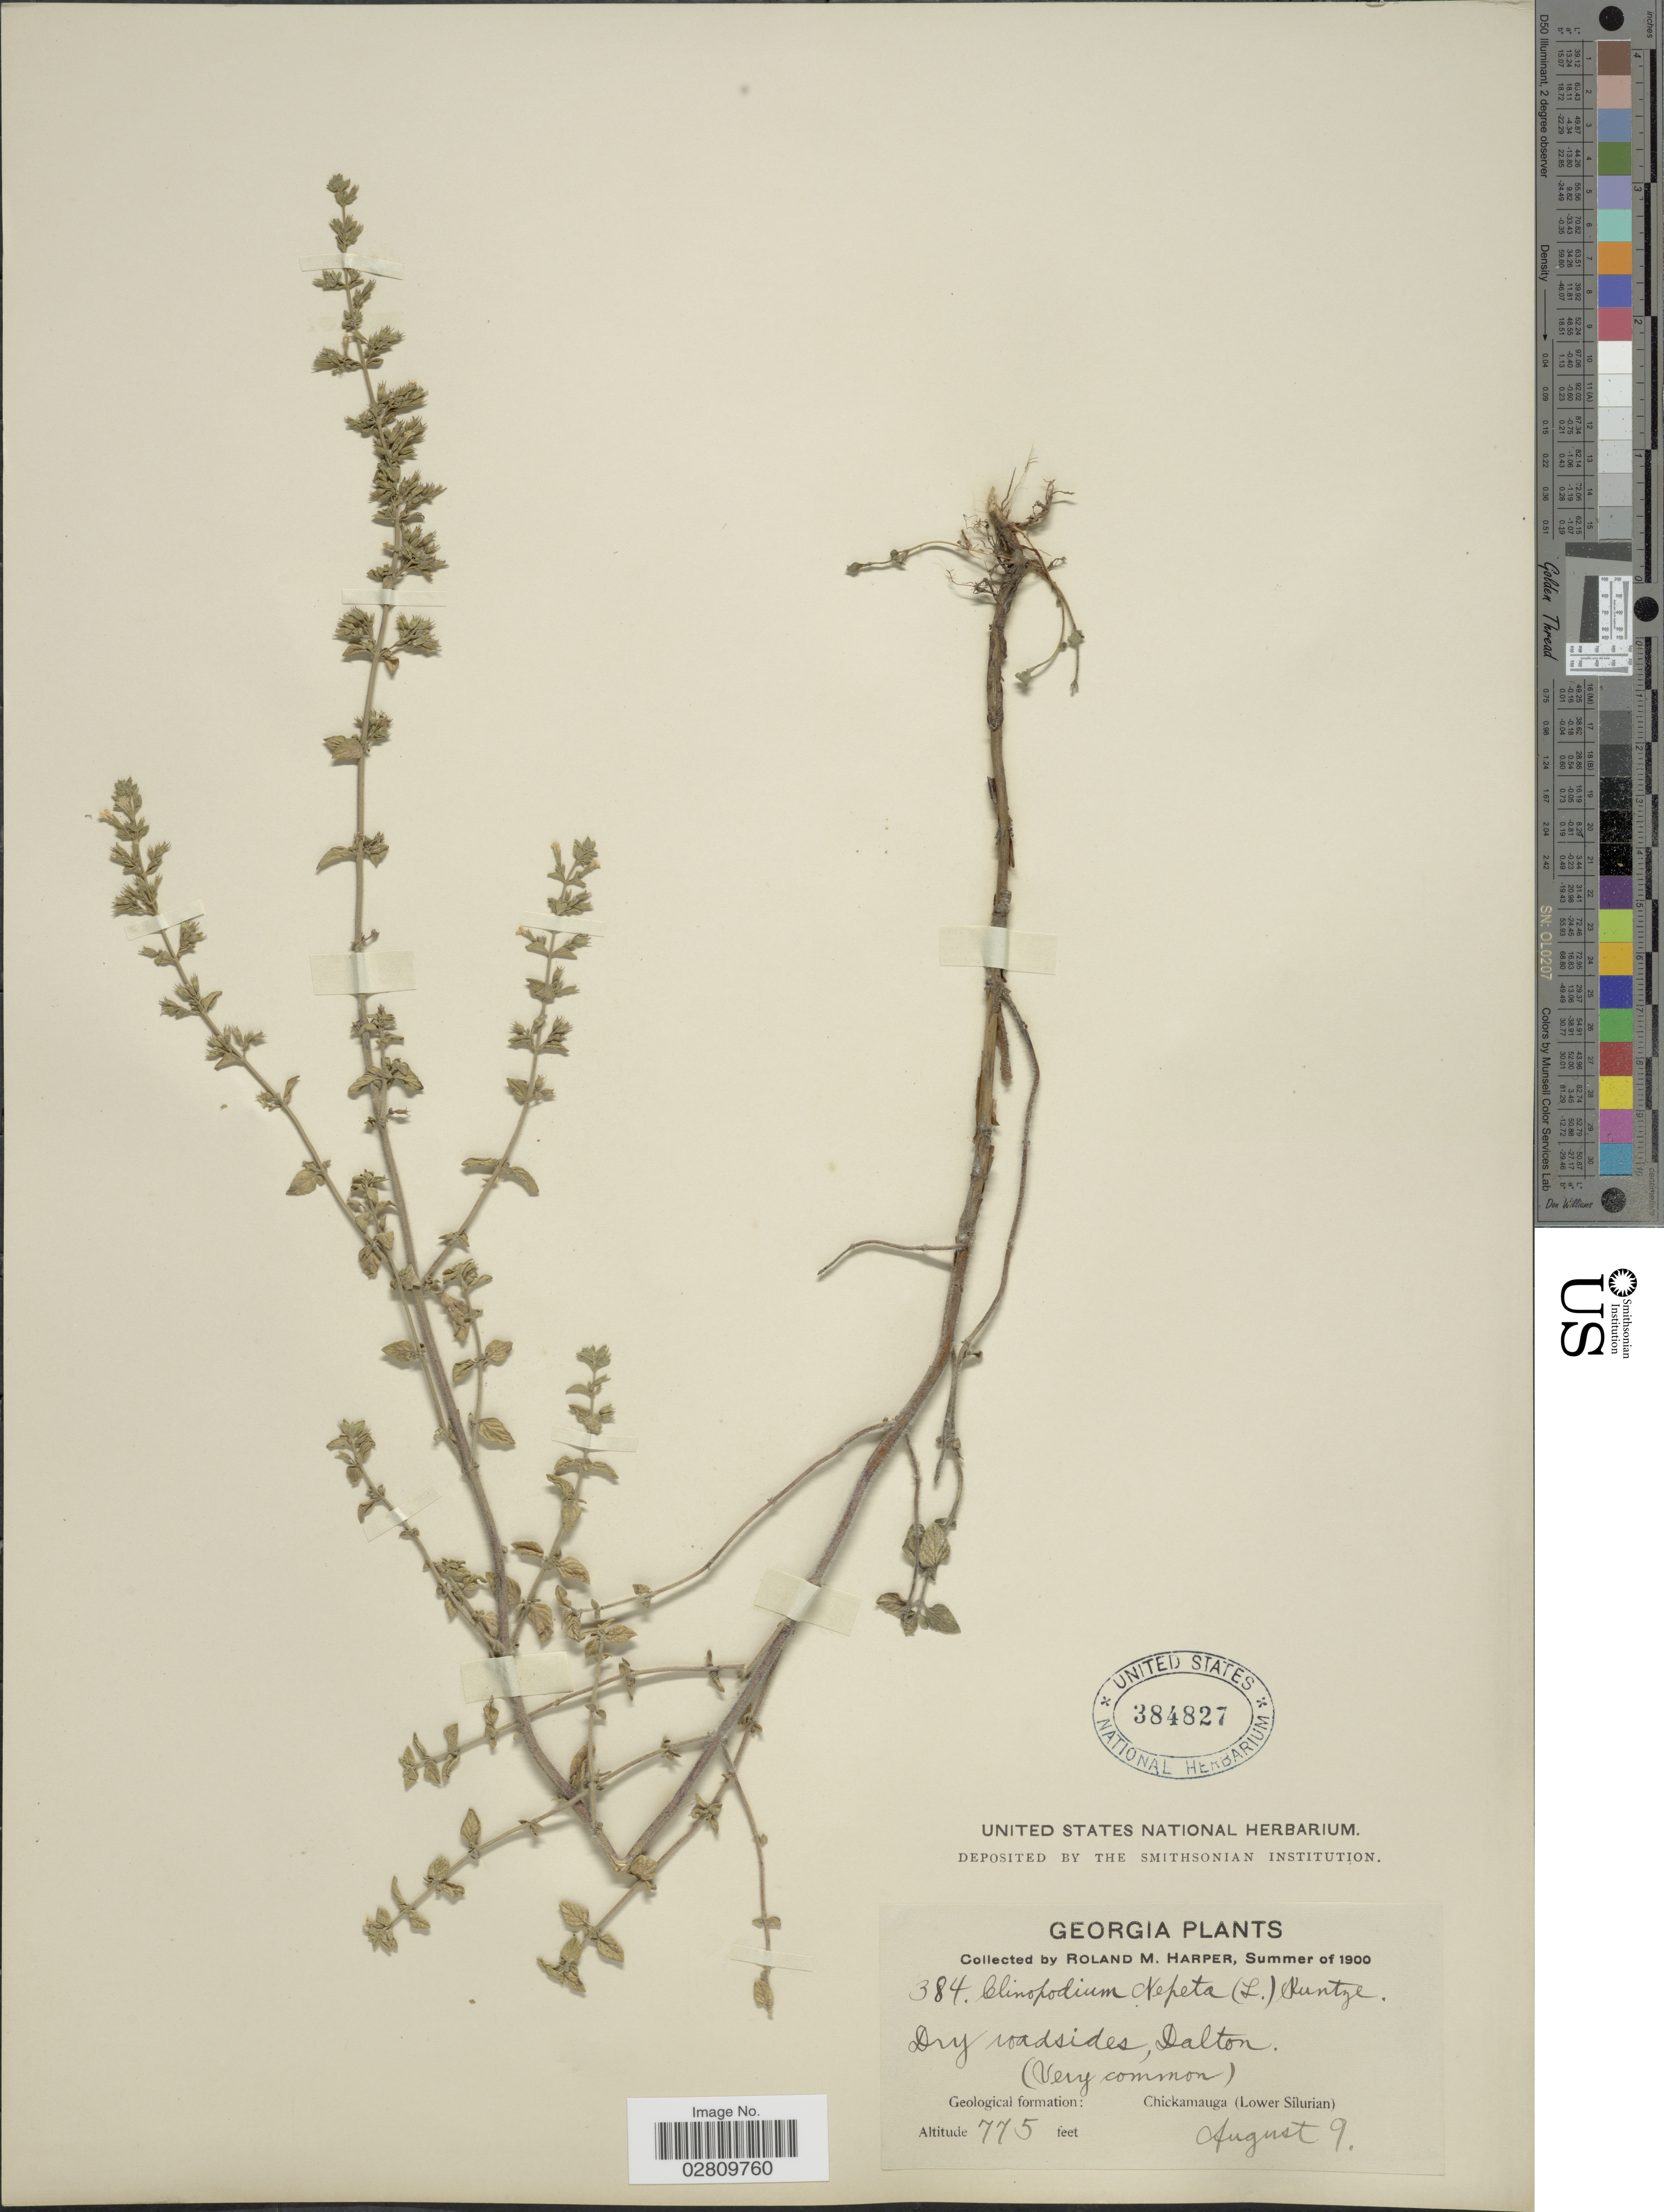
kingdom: Plantae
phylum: Tracheophyta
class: Magnoliopsida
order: Lamiales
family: Lamiaceae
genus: Clinopodium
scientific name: Clinopodium nepeta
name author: (L.) Kuntze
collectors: R. M. Harper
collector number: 384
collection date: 1900-08-09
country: United States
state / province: Georgia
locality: Dry roadsides, Dalton. Geological formation: Chickamauga (Lower Silurian).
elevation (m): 236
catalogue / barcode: US 384827